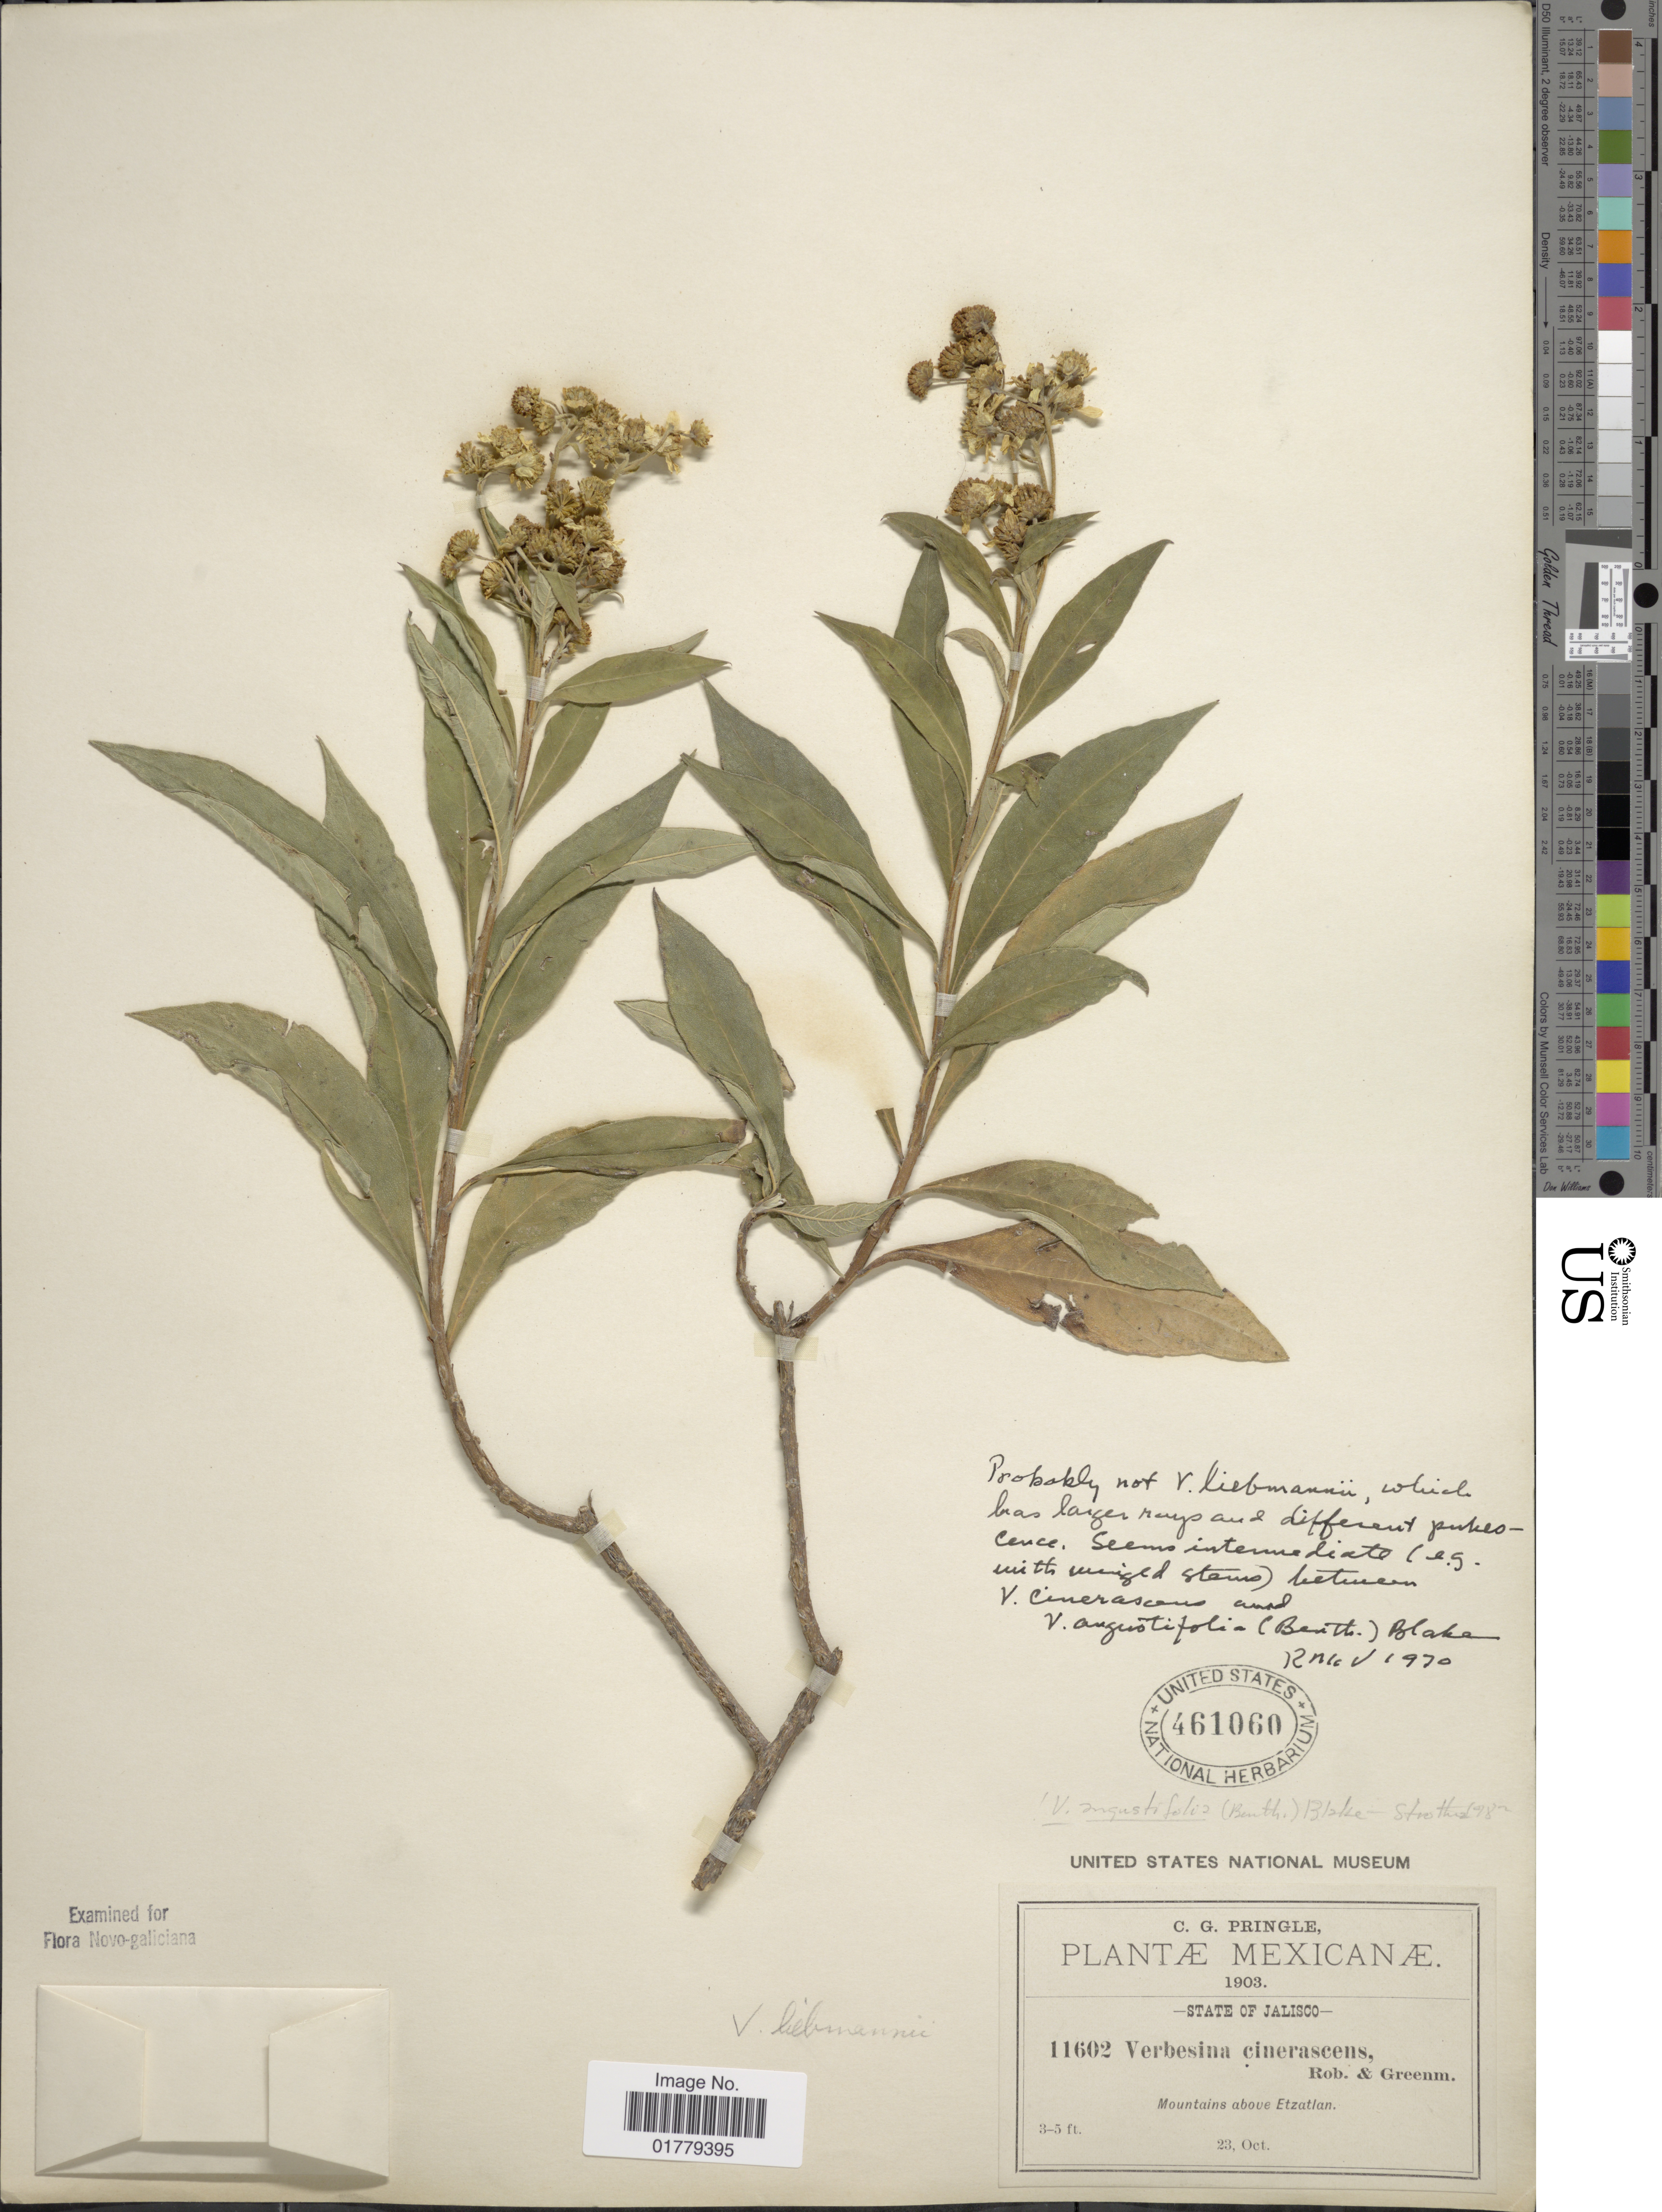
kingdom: Plantae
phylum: Tracheophyta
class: Magnoliopsida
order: Asterales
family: Asteraceae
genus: Verbesina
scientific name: Verbesina angustifolia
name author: S.F. Blake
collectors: C. G. Pringle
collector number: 11602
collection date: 1903-10-23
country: Mexico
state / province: Jalisco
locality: Mountains above Etzatlan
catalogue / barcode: US 461060